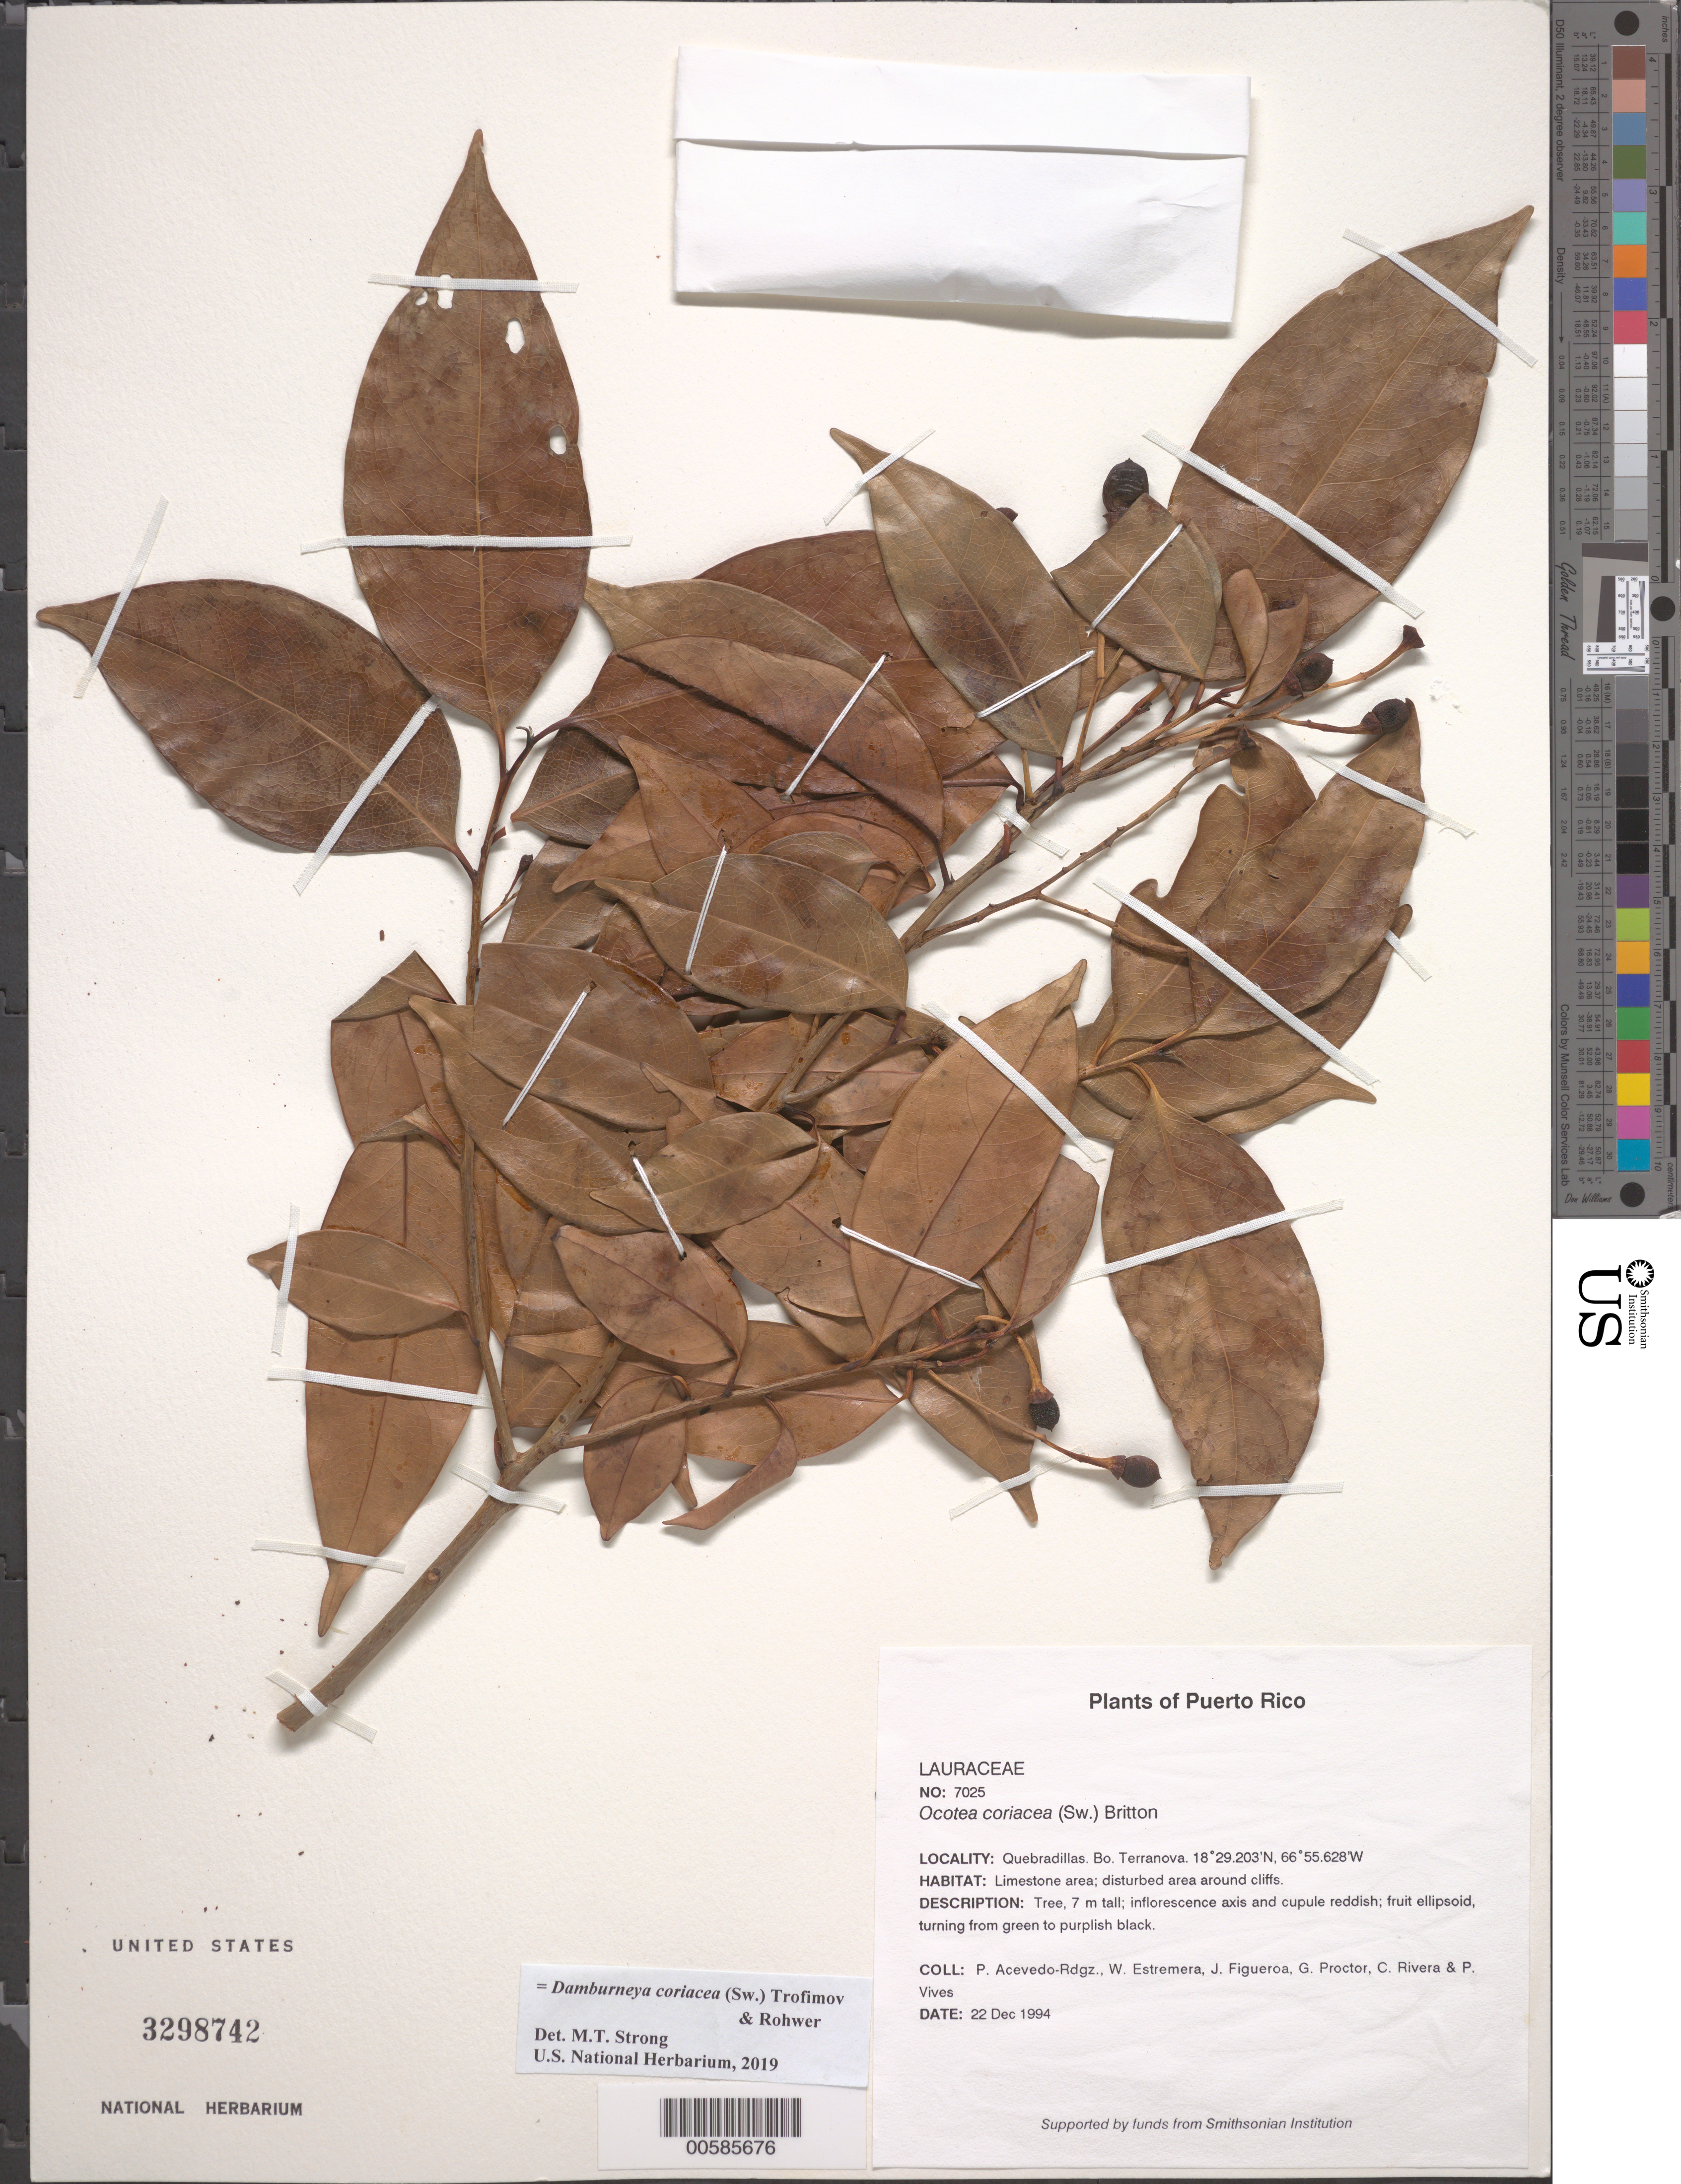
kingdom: Plantae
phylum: Tracheophyta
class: Magnoliopsida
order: Laurales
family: Lauraceae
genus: Damburneya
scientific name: Damburneya coriacea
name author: (Sw.) Trofimov & Rohwer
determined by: Strong, M. T., (US), Smithsonian Institution - National Museum of Natural History (UNITED STATES)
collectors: P. Acevedo-Rodr., W. Estremera, J. Figueroa, G. R. Proctor, C. Rivera & P. Vives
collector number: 7025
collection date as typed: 22 Dec 1994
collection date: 1994-12-22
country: Puerto Rico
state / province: Quebradillas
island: Puerto Rico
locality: Quebradillas. Bo. Terranova.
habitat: Limestone area; disturbed area around cliffs.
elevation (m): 50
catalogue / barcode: US 3298742